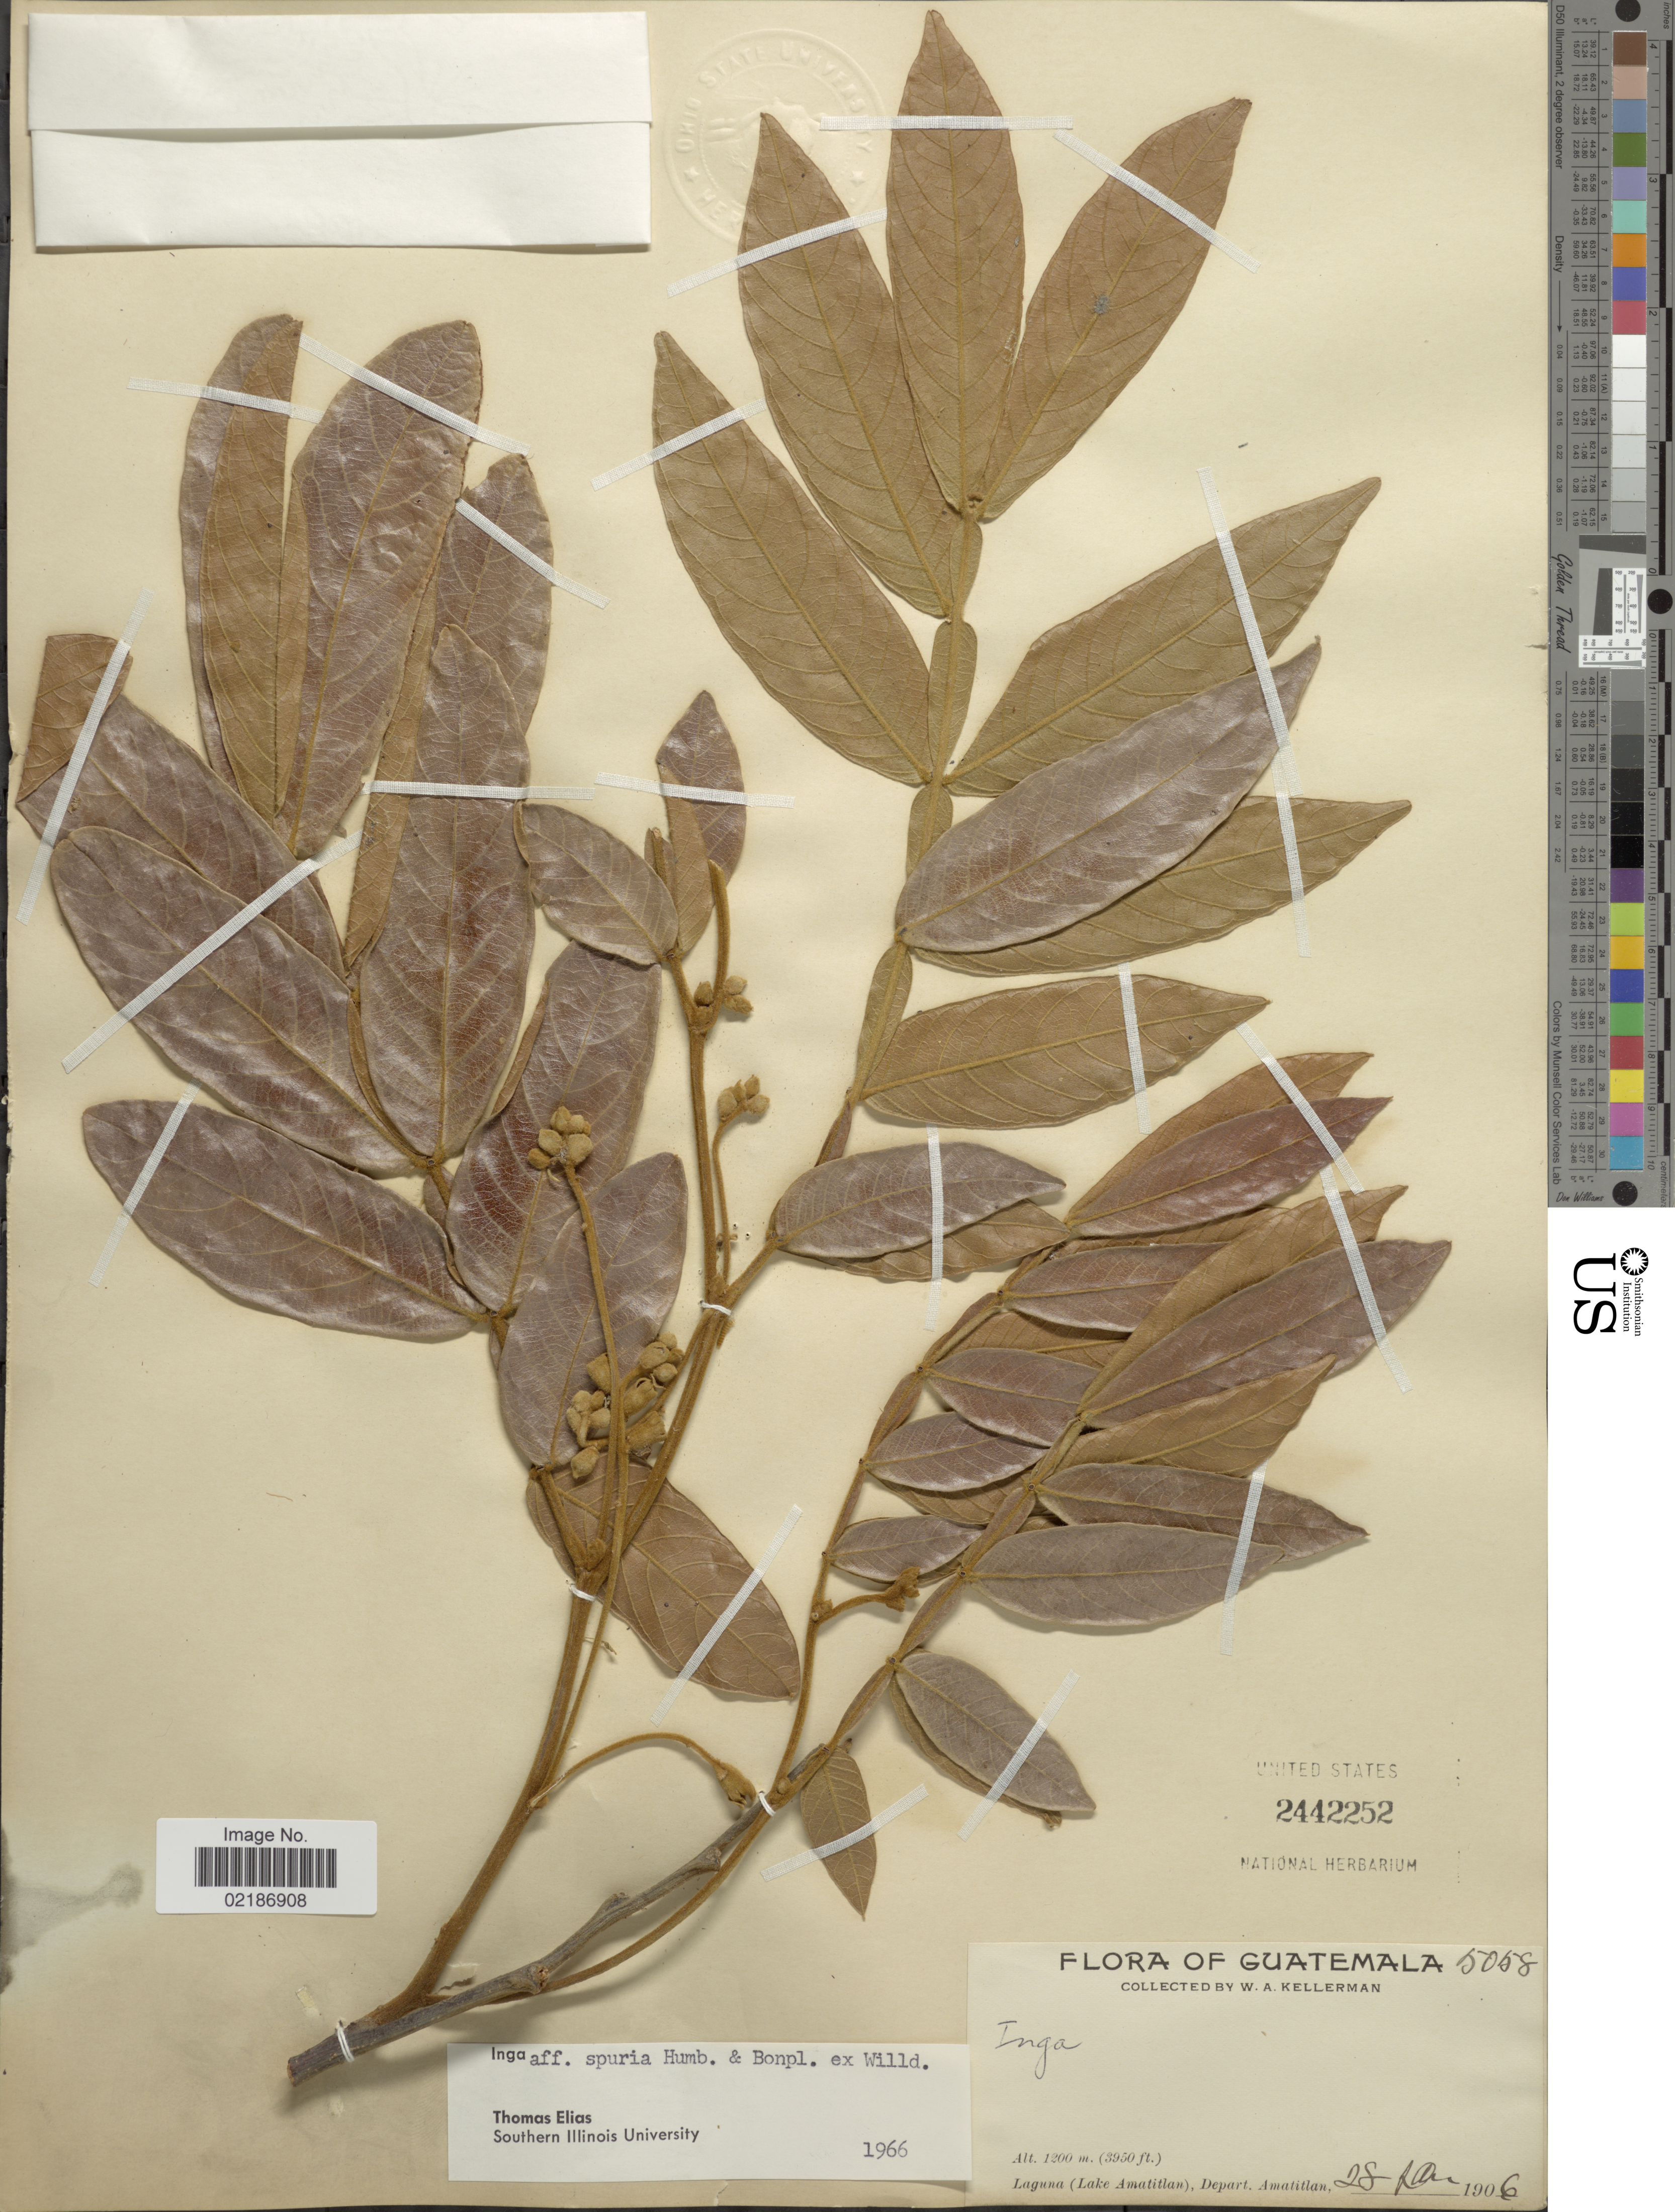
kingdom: Plantae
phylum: Tracheophyta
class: Magnoliopsida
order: Fabales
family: Fabaceae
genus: Inga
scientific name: Inga vera subsp. vera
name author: Willd.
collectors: W. Kellerman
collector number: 5058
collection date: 1906-12-28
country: Guatemala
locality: Laguna (Lake Amatitlan), Depart. Amatitlan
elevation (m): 1200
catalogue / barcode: US 2442252